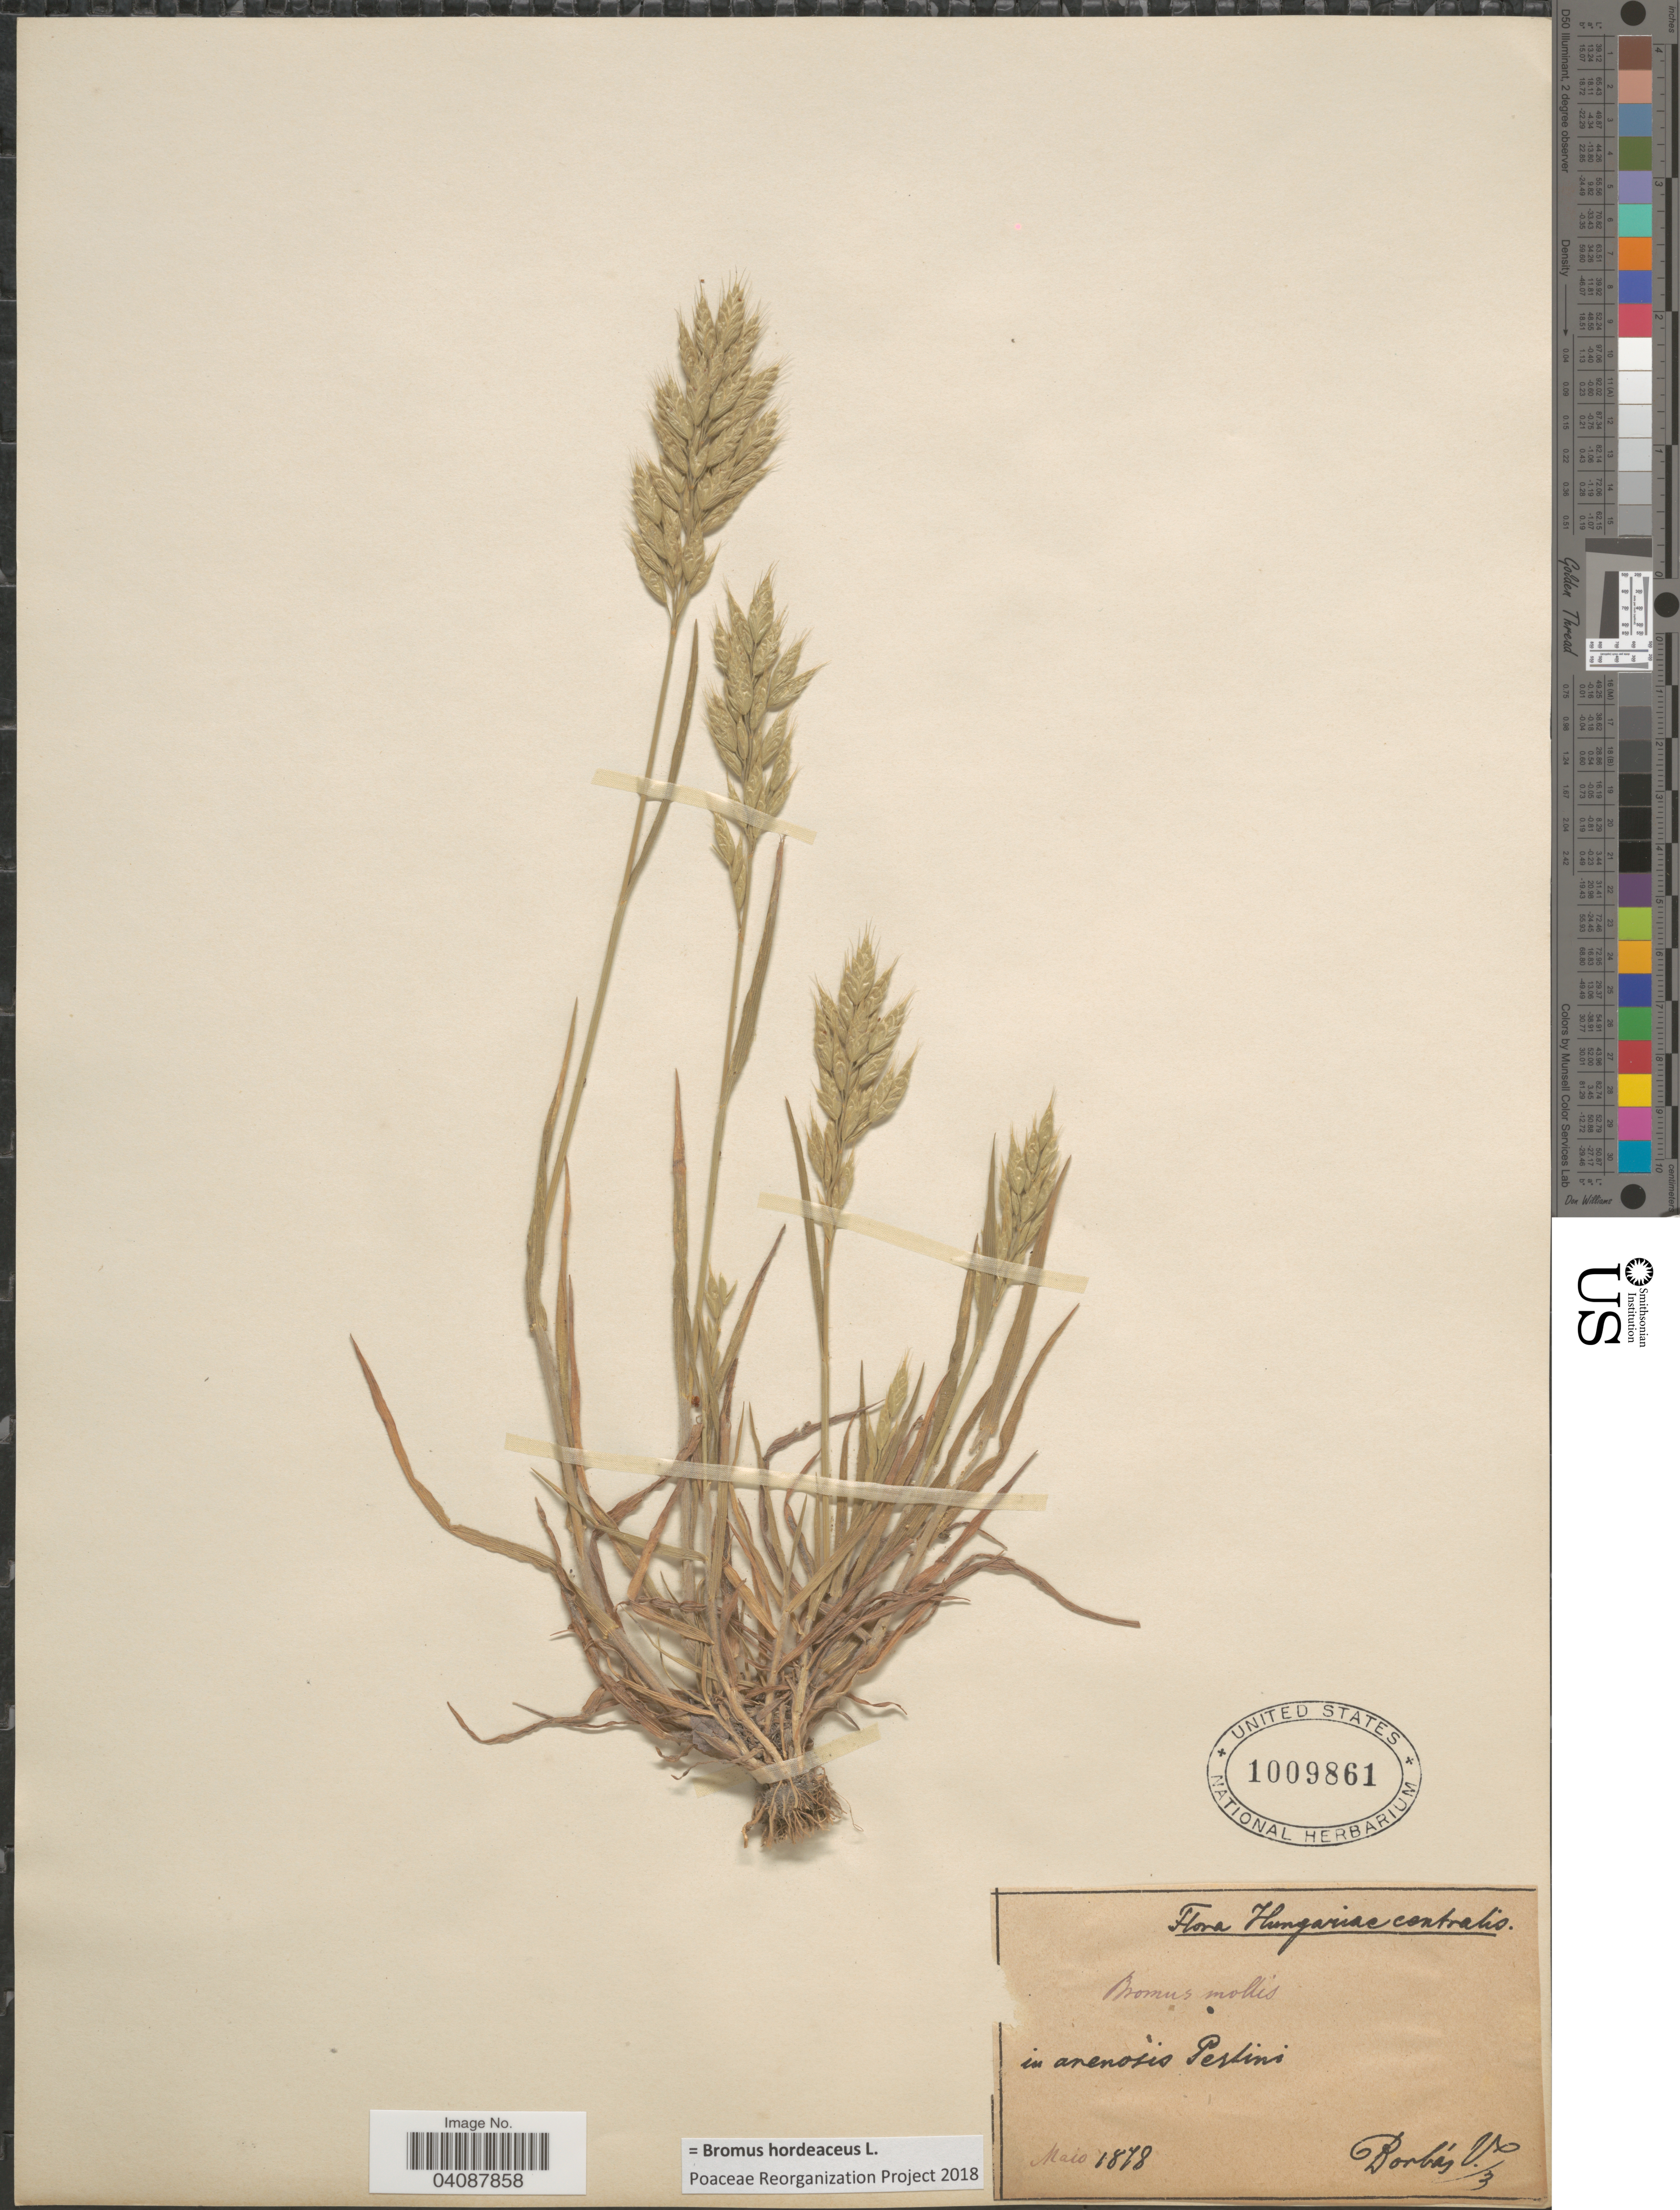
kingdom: Plantae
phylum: Tracheophyta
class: Liliopsida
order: Poales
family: Poaceae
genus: Bromus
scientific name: Bromus hordeaceus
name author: L.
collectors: V. von Borbás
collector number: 3*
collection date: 1878-05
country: Hungary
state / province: Pest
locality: Hungariae centralis. In arenosis Pestini.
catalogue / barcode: US 1009861